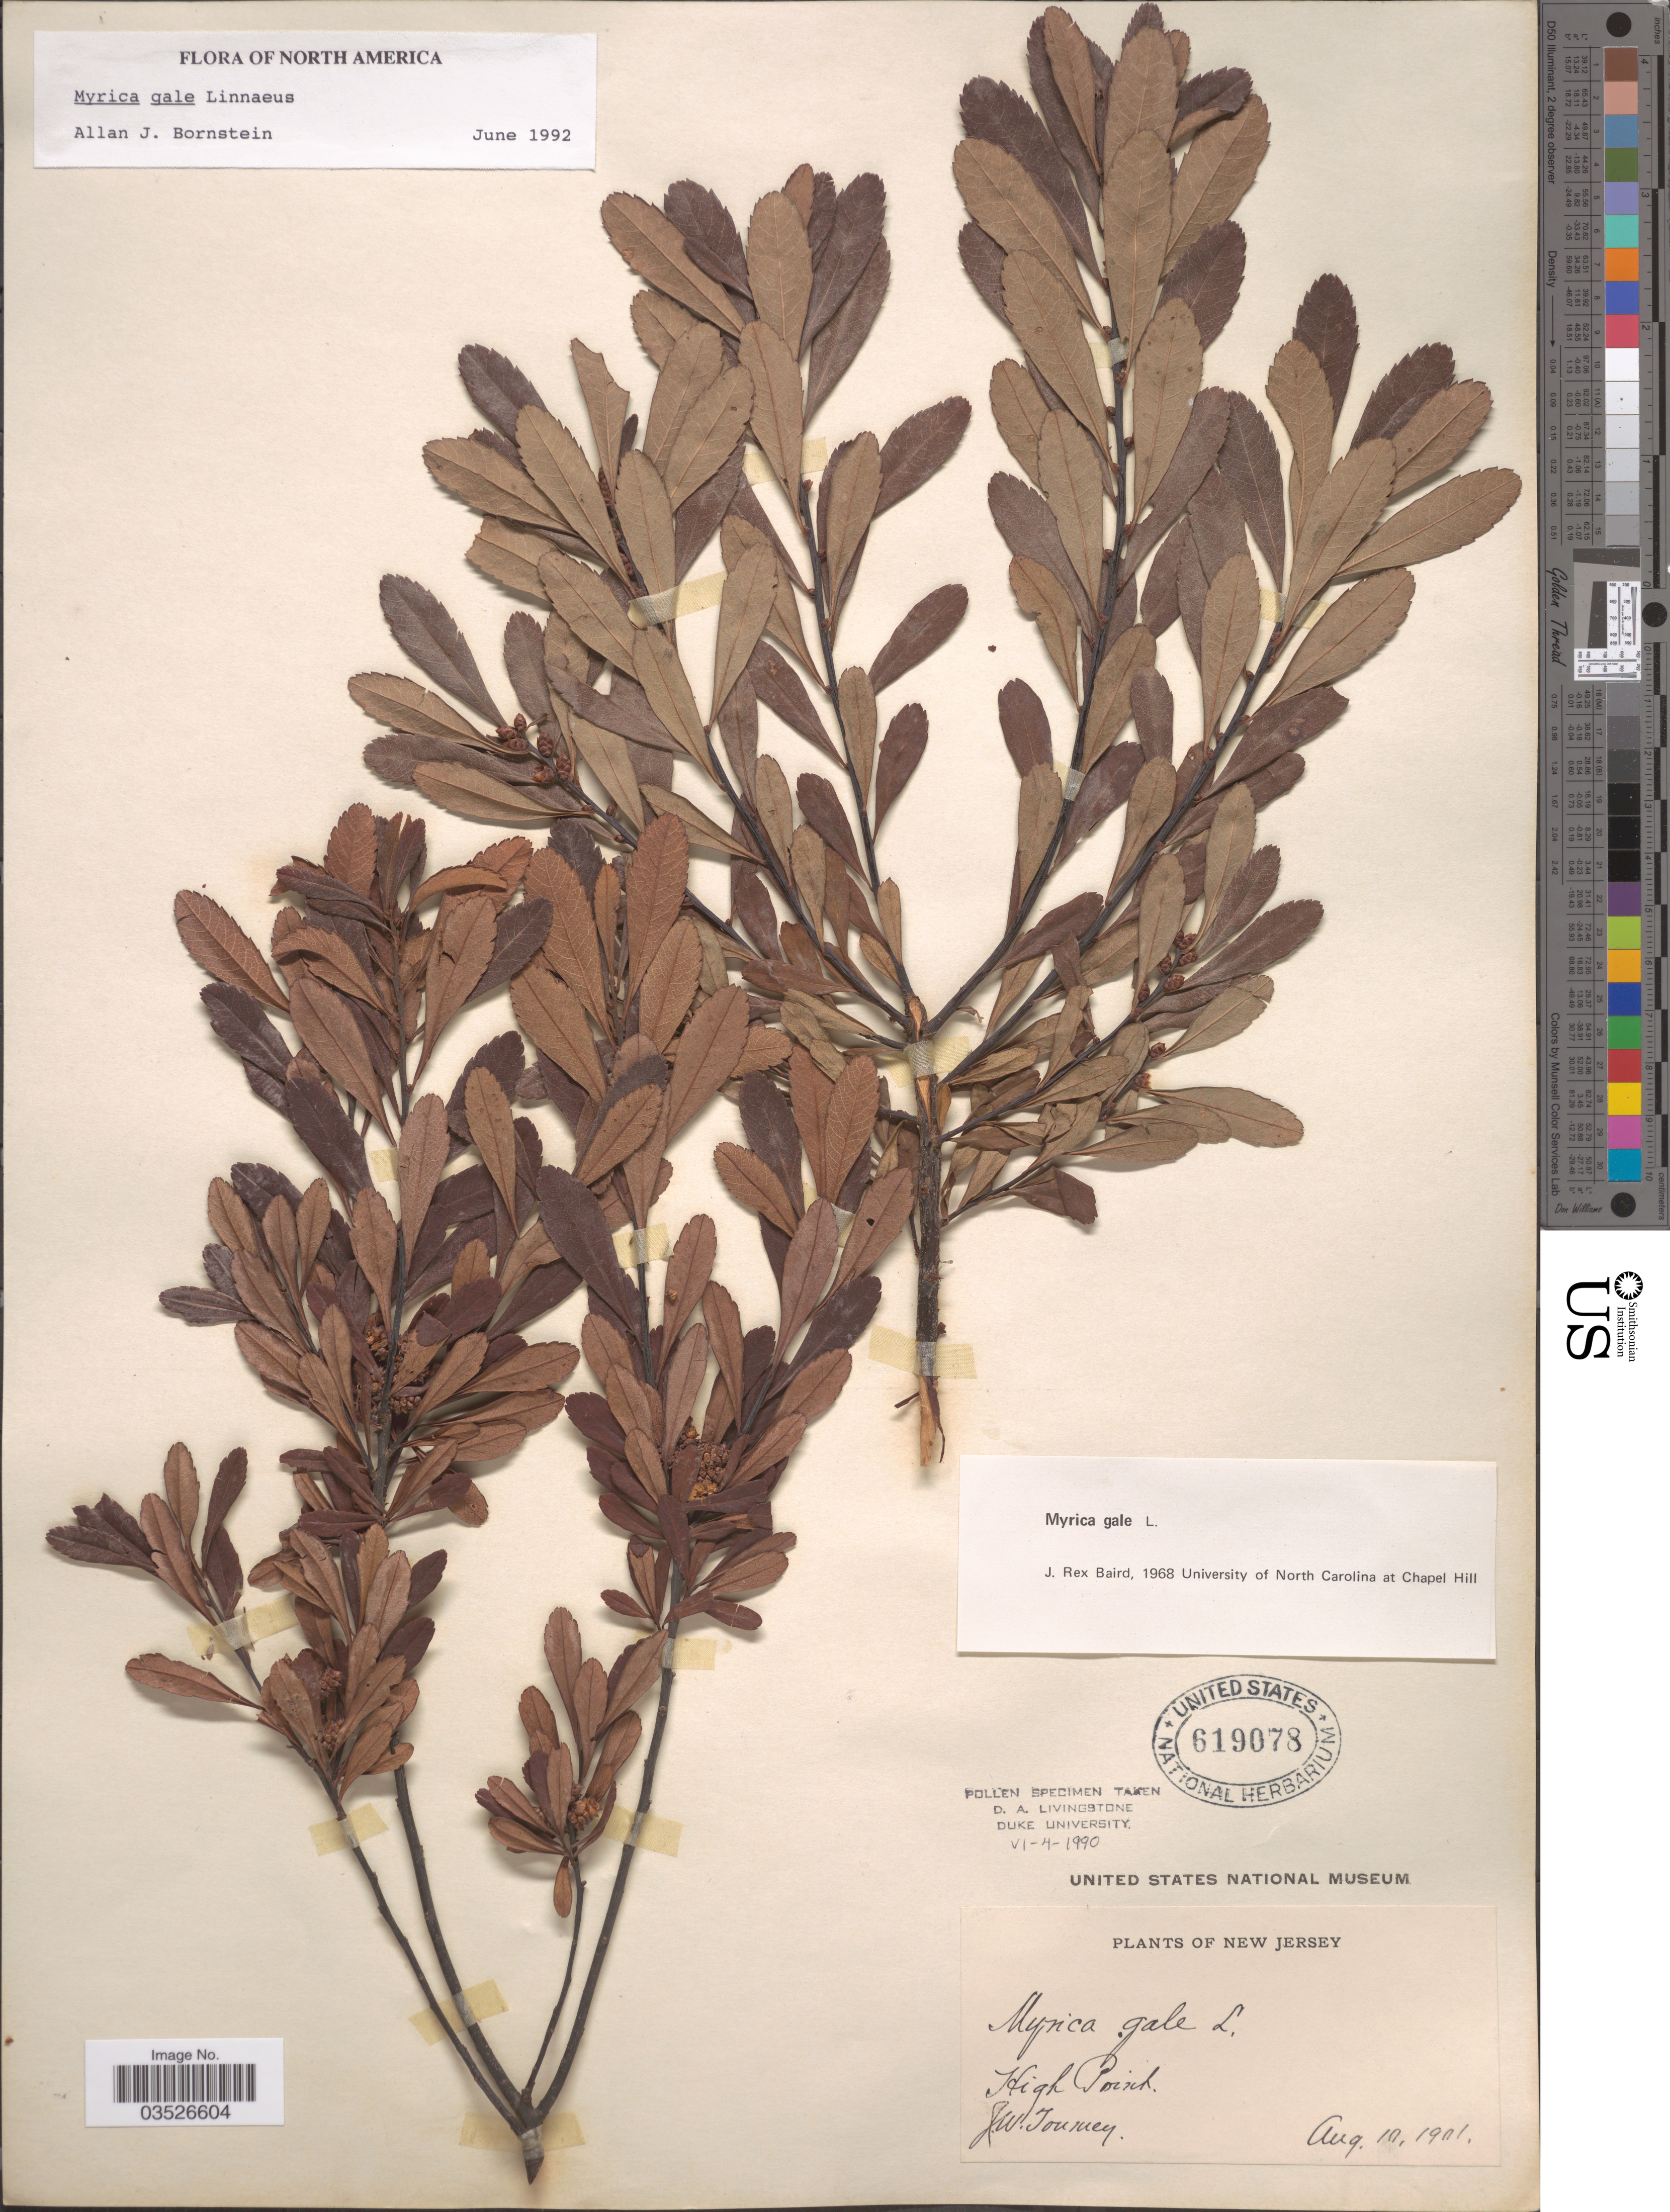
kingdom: Plantae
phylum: Tracheophyta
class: Magnoliopsida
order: Fagales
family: Myricaceae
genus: Myrica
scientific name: Myrica gale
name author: L.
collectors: J. W. Toumey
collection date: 1901-08-10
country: United States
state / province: New Jersey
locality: High Point.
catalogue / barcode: US 619078